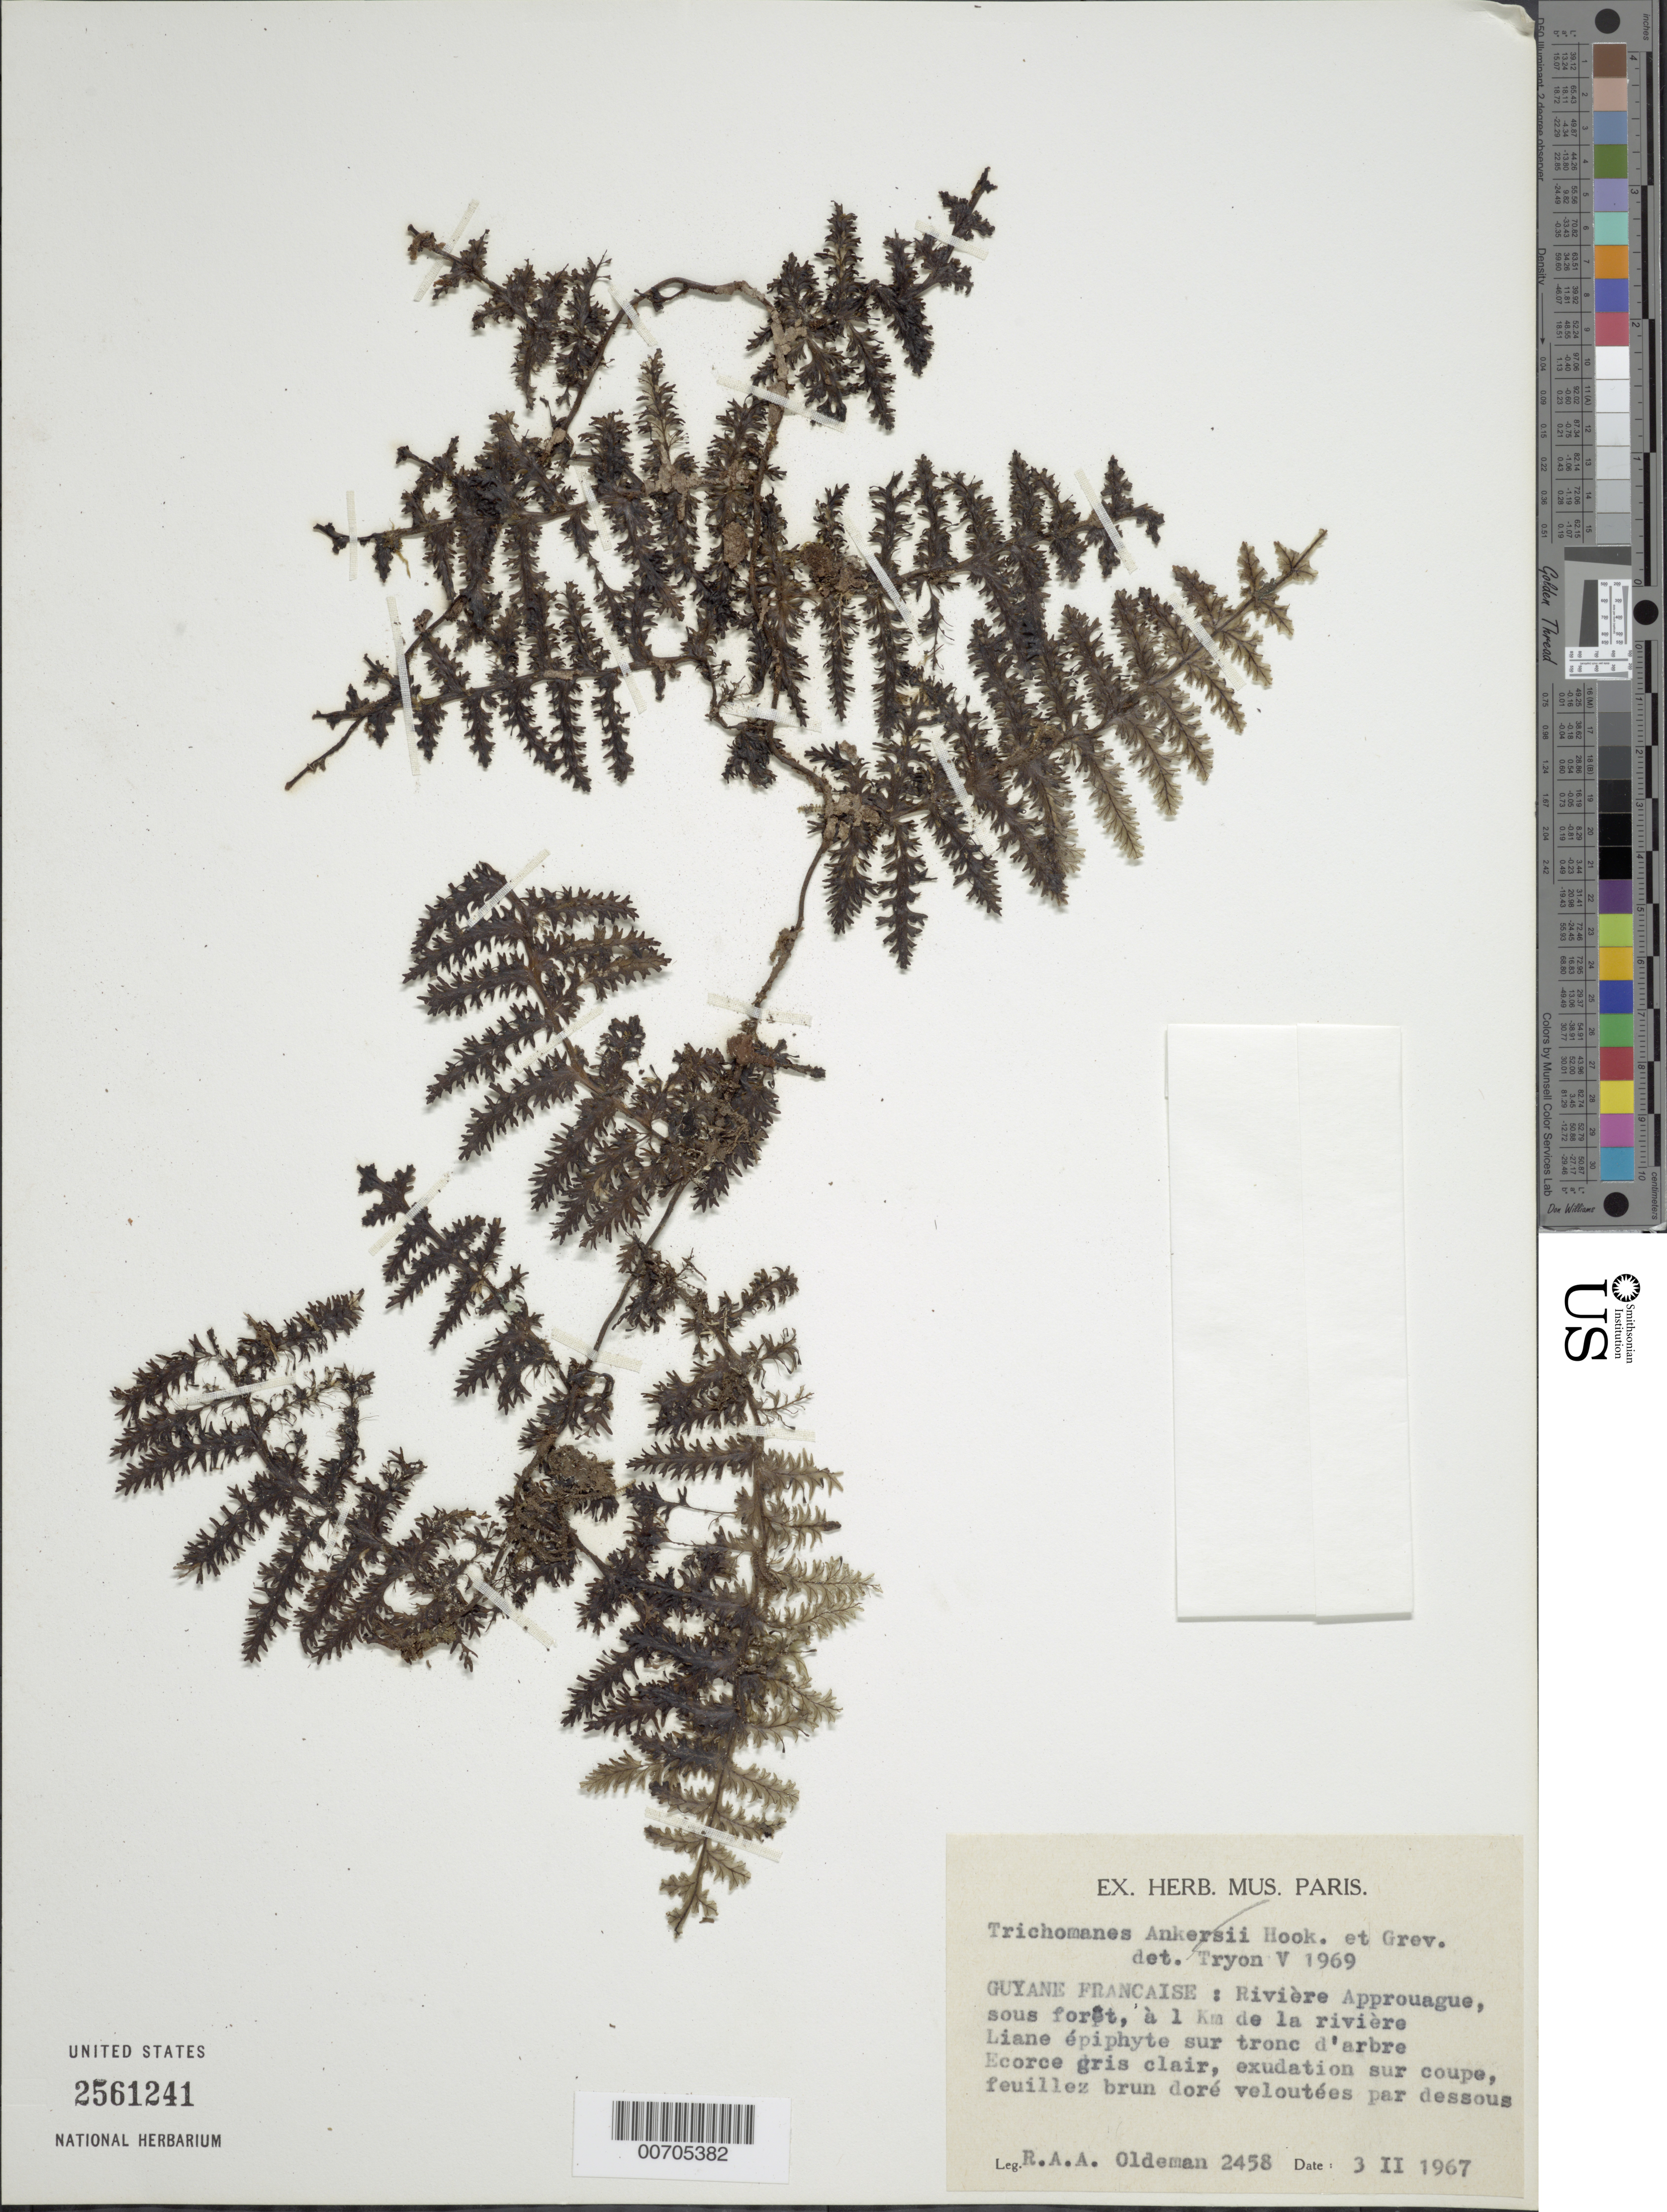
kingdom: Plantae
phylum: Tracheophyta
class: Polypodiopsida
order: Hymenophyllales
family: Hymenophyllaceae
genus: Trichomanes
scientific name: Trichomanes pedicellatum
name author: Desv.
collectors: R. Oldeman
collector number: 2458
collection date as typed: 3-Feb-67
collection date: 1967-02-03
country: French Guiana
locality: Dardanelles, Bassin de l'Approuague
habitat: Forêts ripicoles, 1 km from river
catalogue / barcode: US 2561241